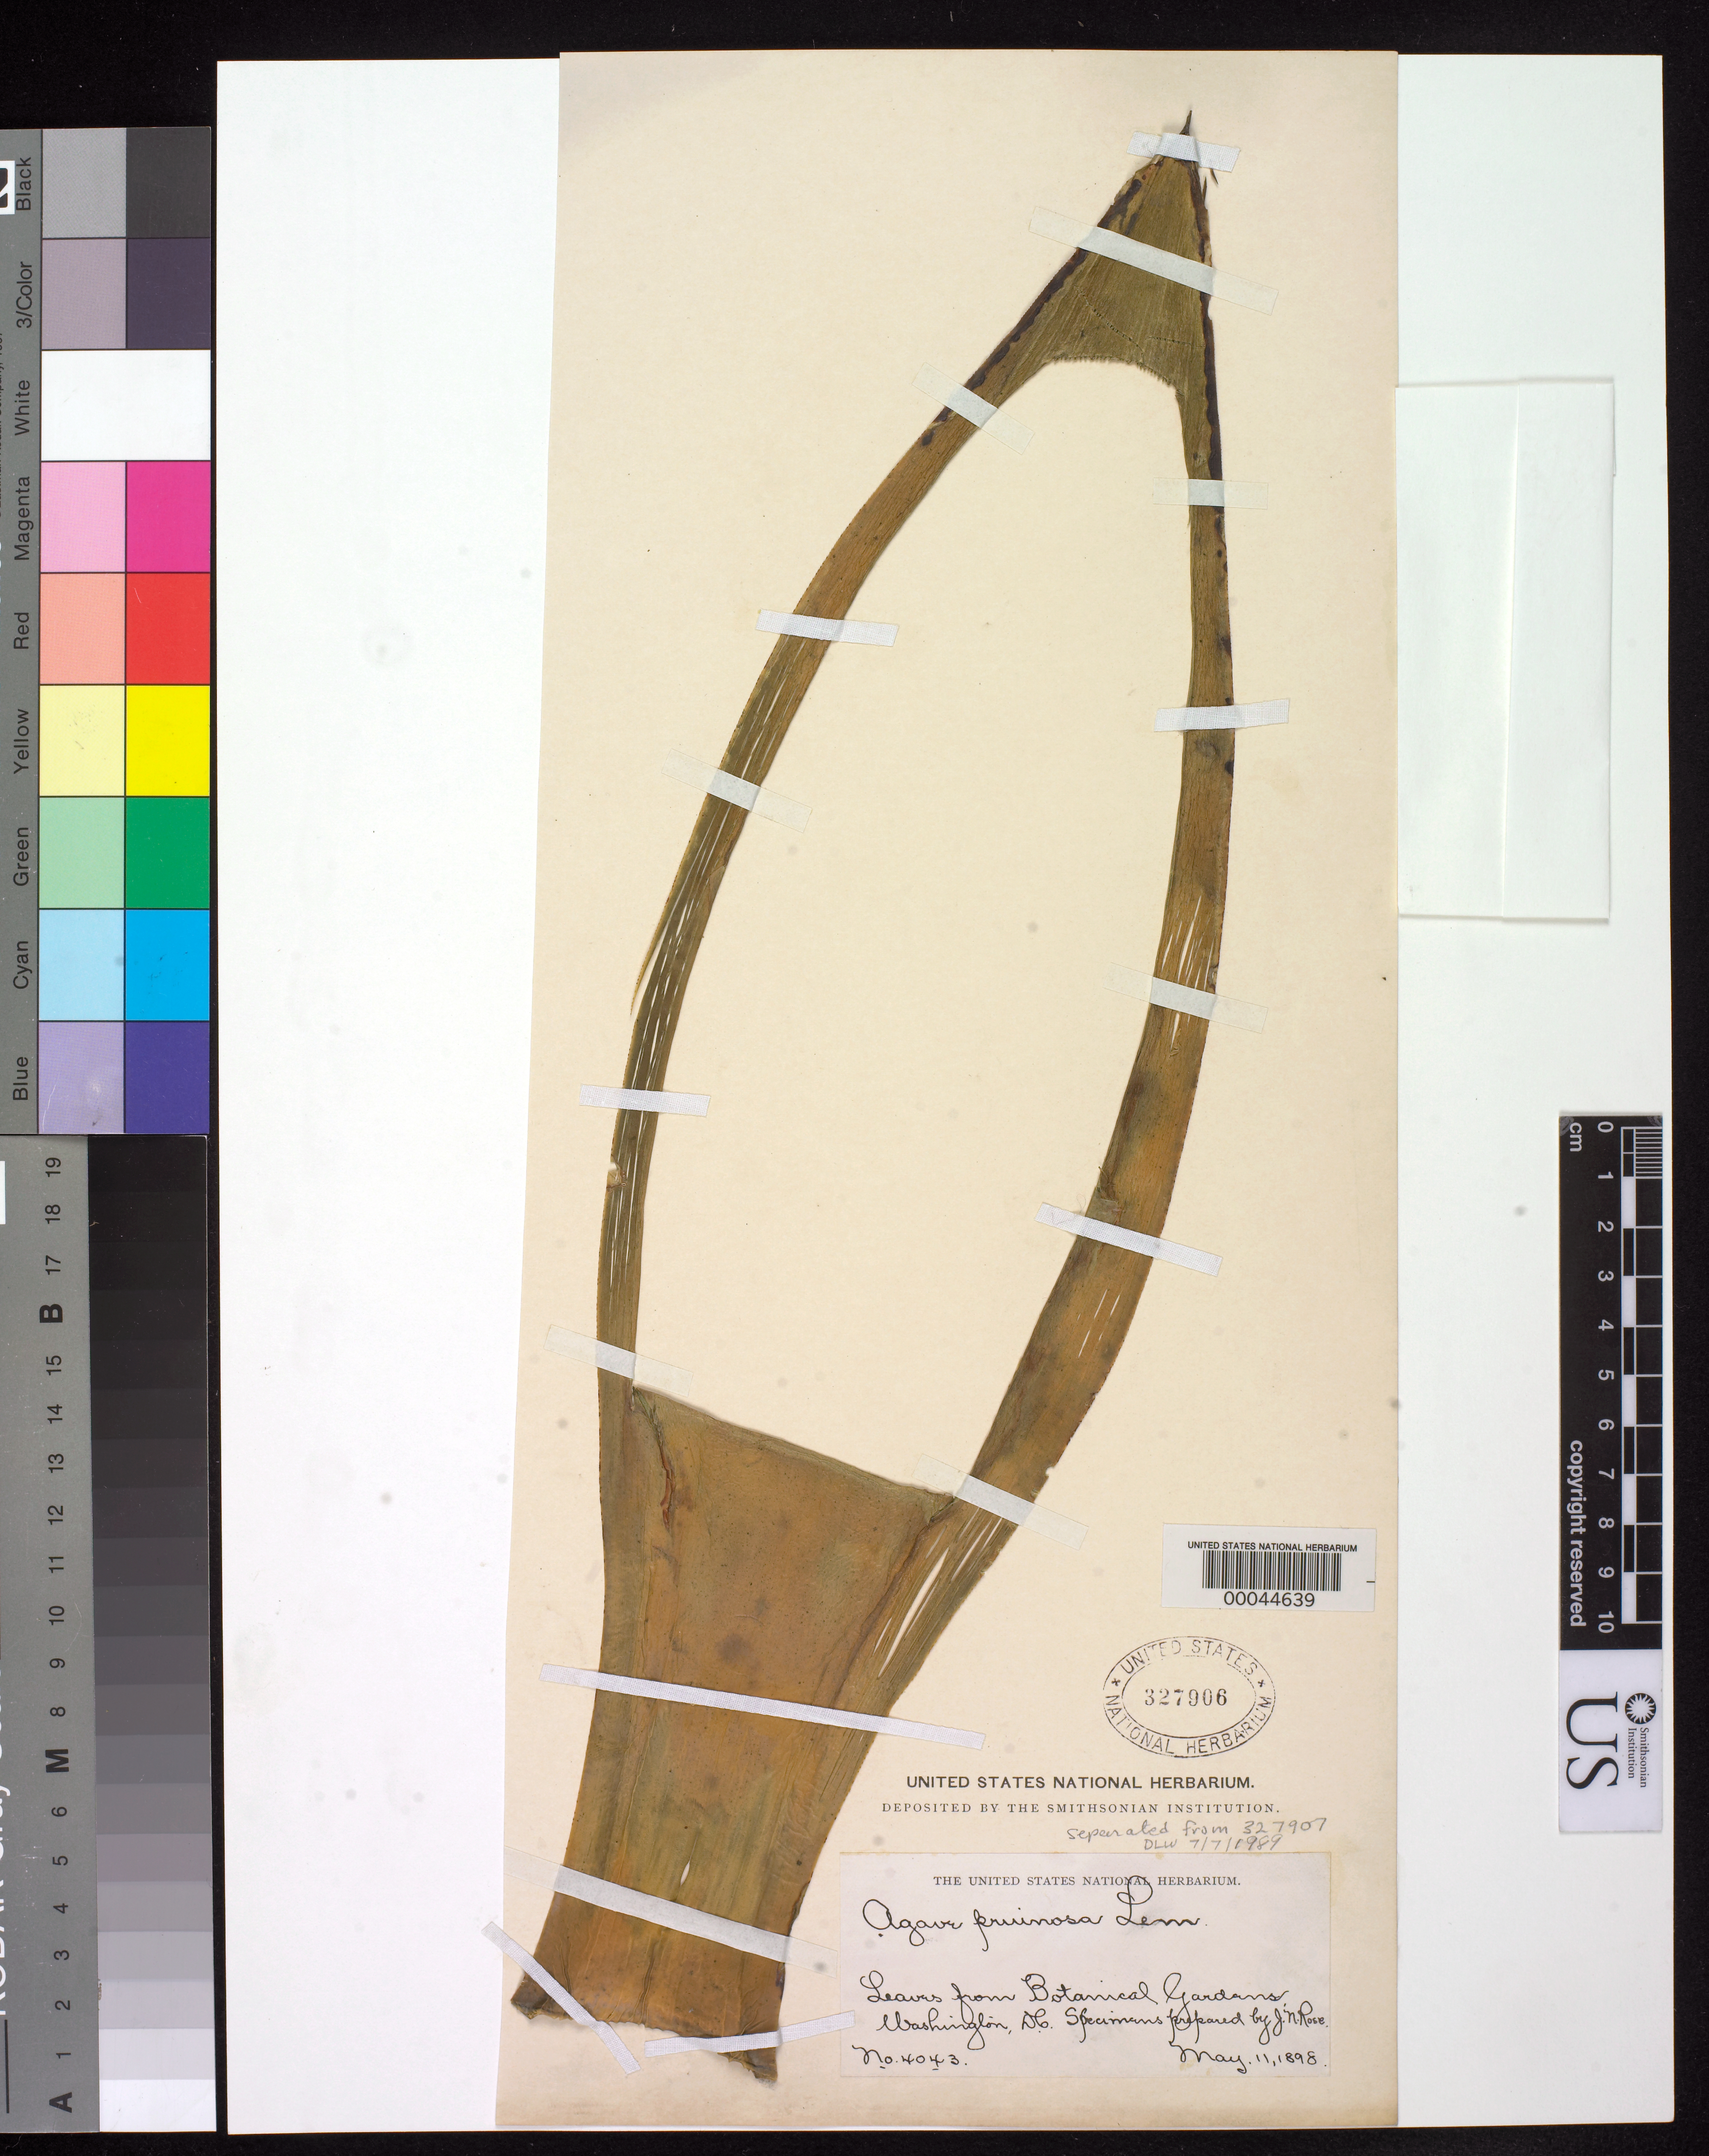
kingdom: Plantae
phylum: Tracheophyta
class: Liliopsida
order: Asparagales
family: Asparagaceae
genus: Agave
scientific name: Agave pruinosa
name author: Lem. ex Jacobi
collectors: J. N. Rose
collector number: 4043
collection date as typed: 11 Sep 1920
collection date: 1920-09-11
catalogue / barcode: US 327906